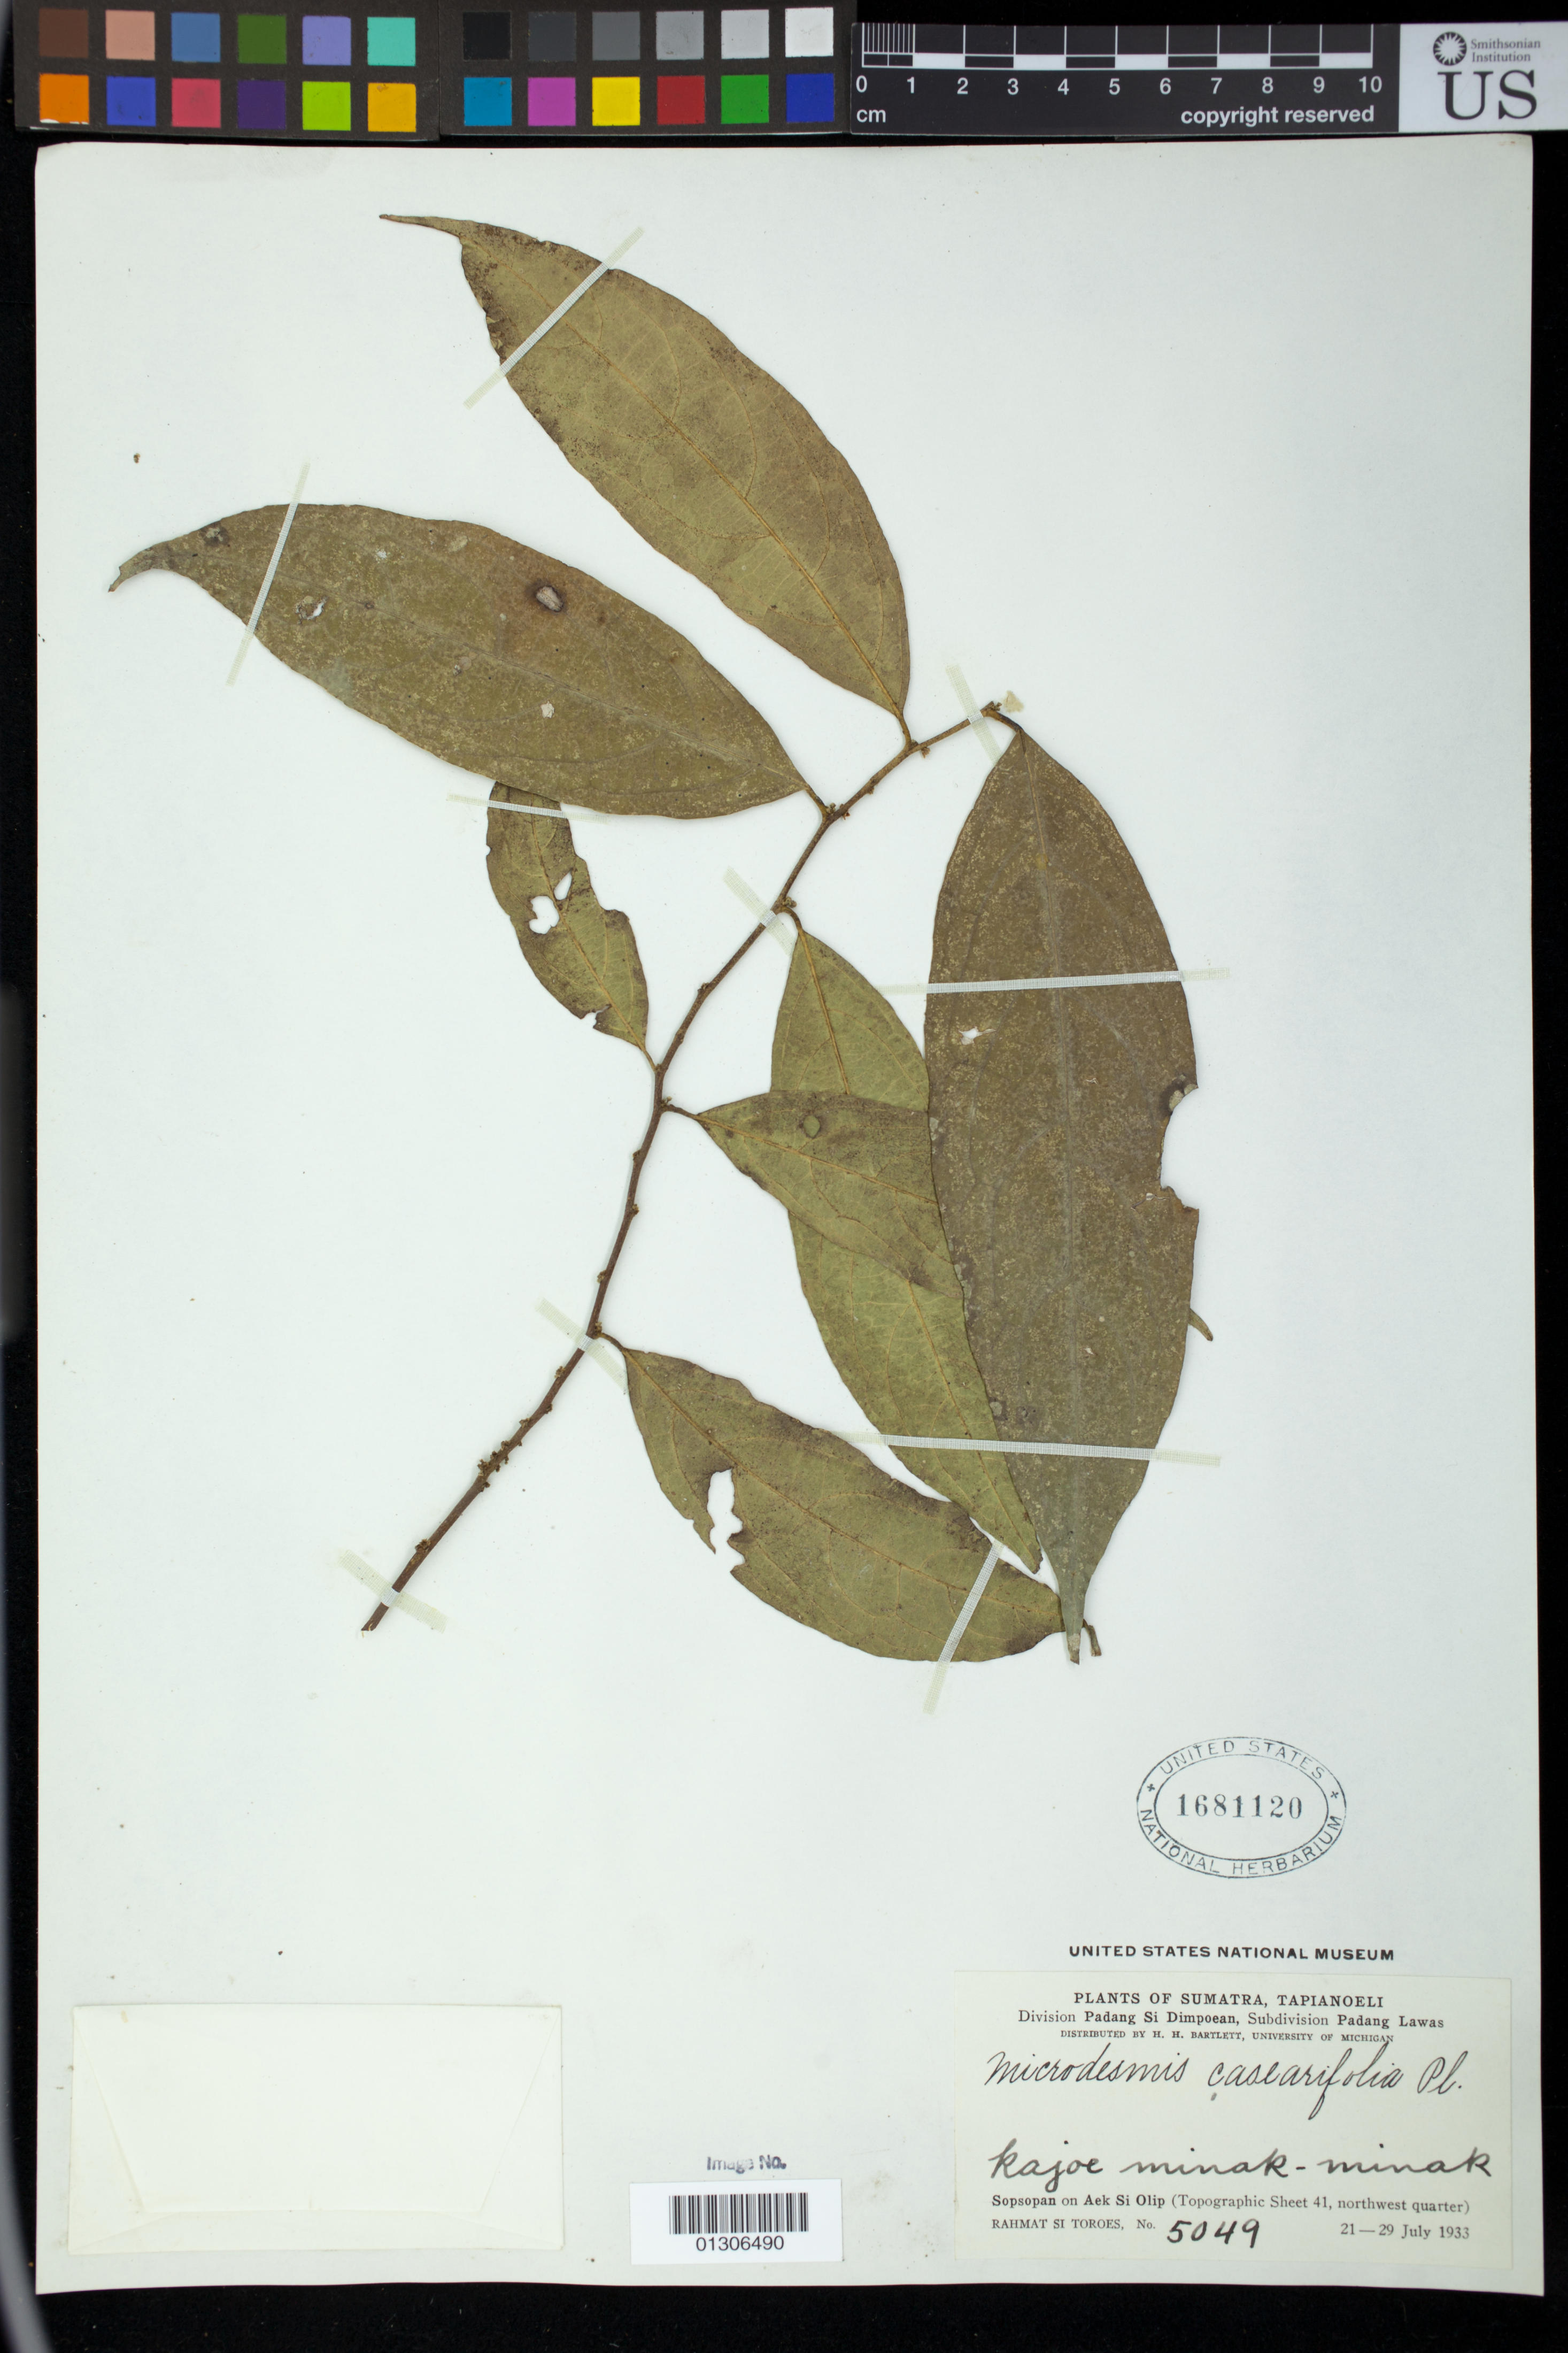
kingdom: Plantae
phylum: Tracheophyta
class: Magnoliopsida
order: Malpighiales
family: Pandaceae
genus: Microdesmis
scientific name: Microdesmis casearifolia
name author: Planch. & Hook.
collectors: Rahmat Si Boeea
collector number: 5049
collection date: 1933-07-21/1933-07-29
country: Indonesia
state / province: Sumatra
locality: Tapianoeli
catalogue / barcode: US 1681120